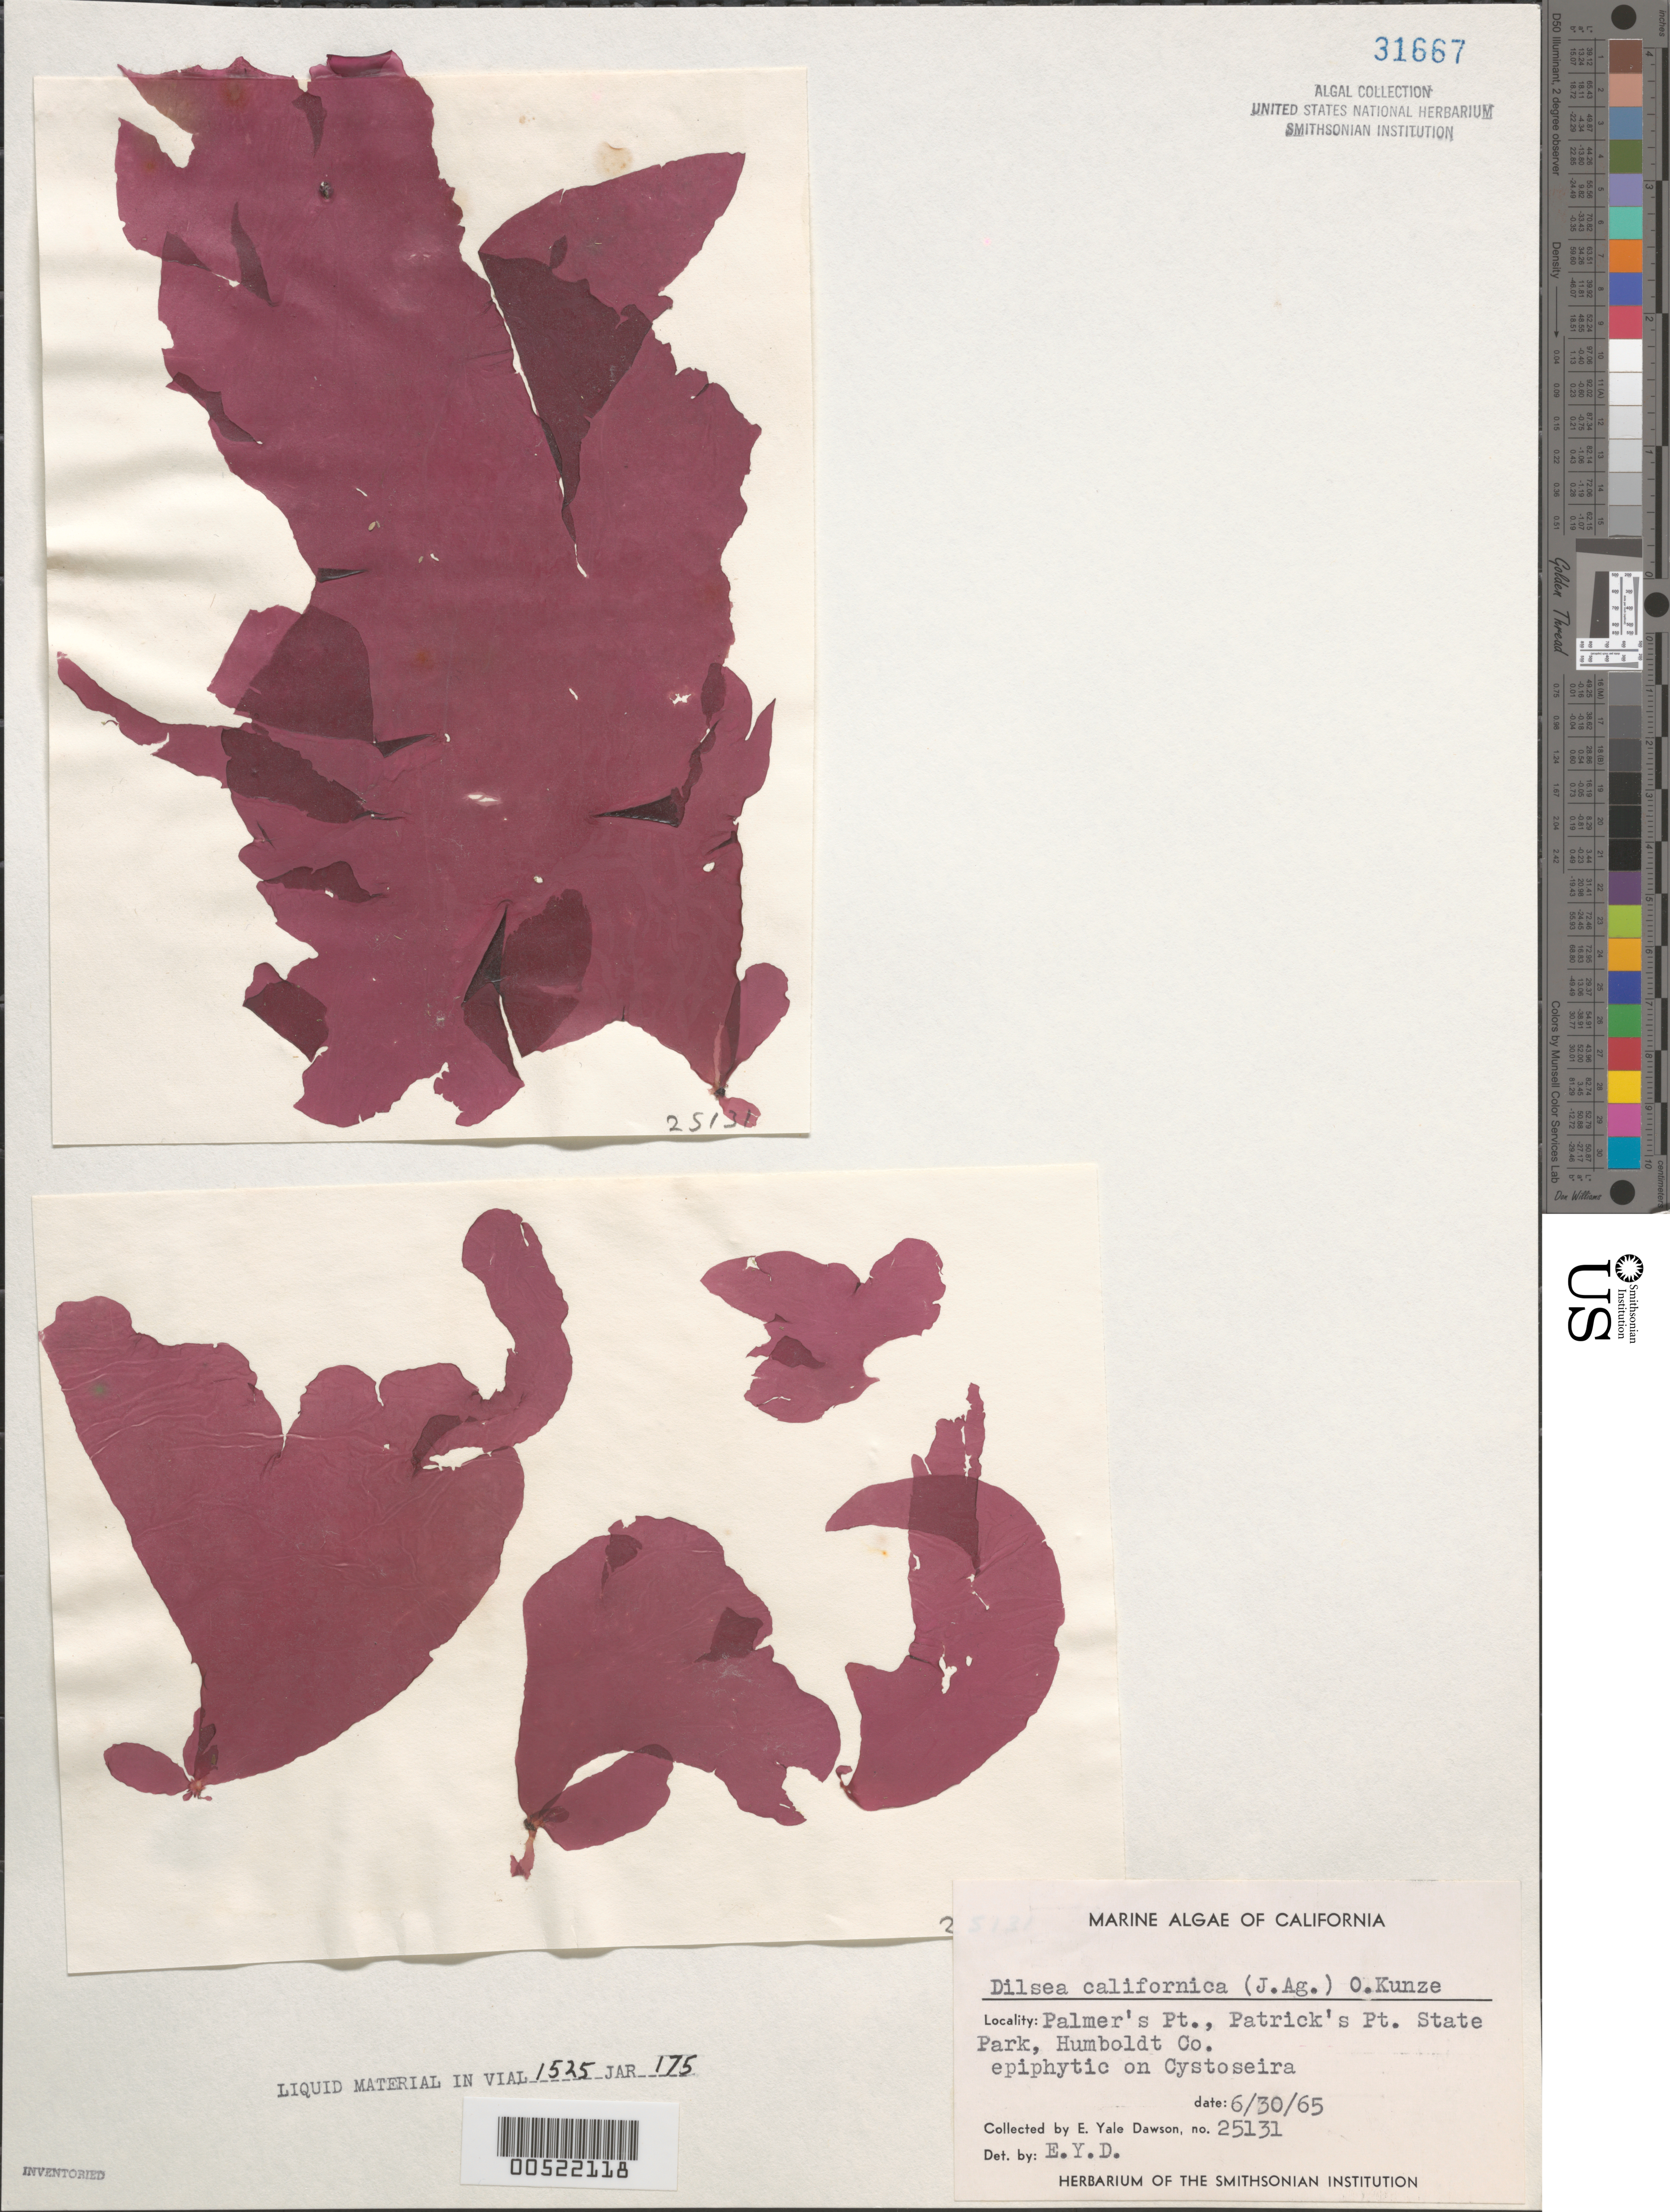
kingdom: Plantae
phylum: Rhodophyta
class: Florideophyceae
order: Gigartinales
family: Dumontiaceae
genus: Dilsea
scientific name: Dilsea californica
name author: (J. Agardh) Kuntze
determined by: Dawson, E. Y.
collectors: E. Y. Dawson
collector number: EYD 25131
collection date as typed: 30 Jun 1965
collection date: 1965-06-30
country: United States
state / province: California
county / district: Humboldt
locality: Palmer's Point, Patrick's Point State Park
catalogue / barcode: US 31667